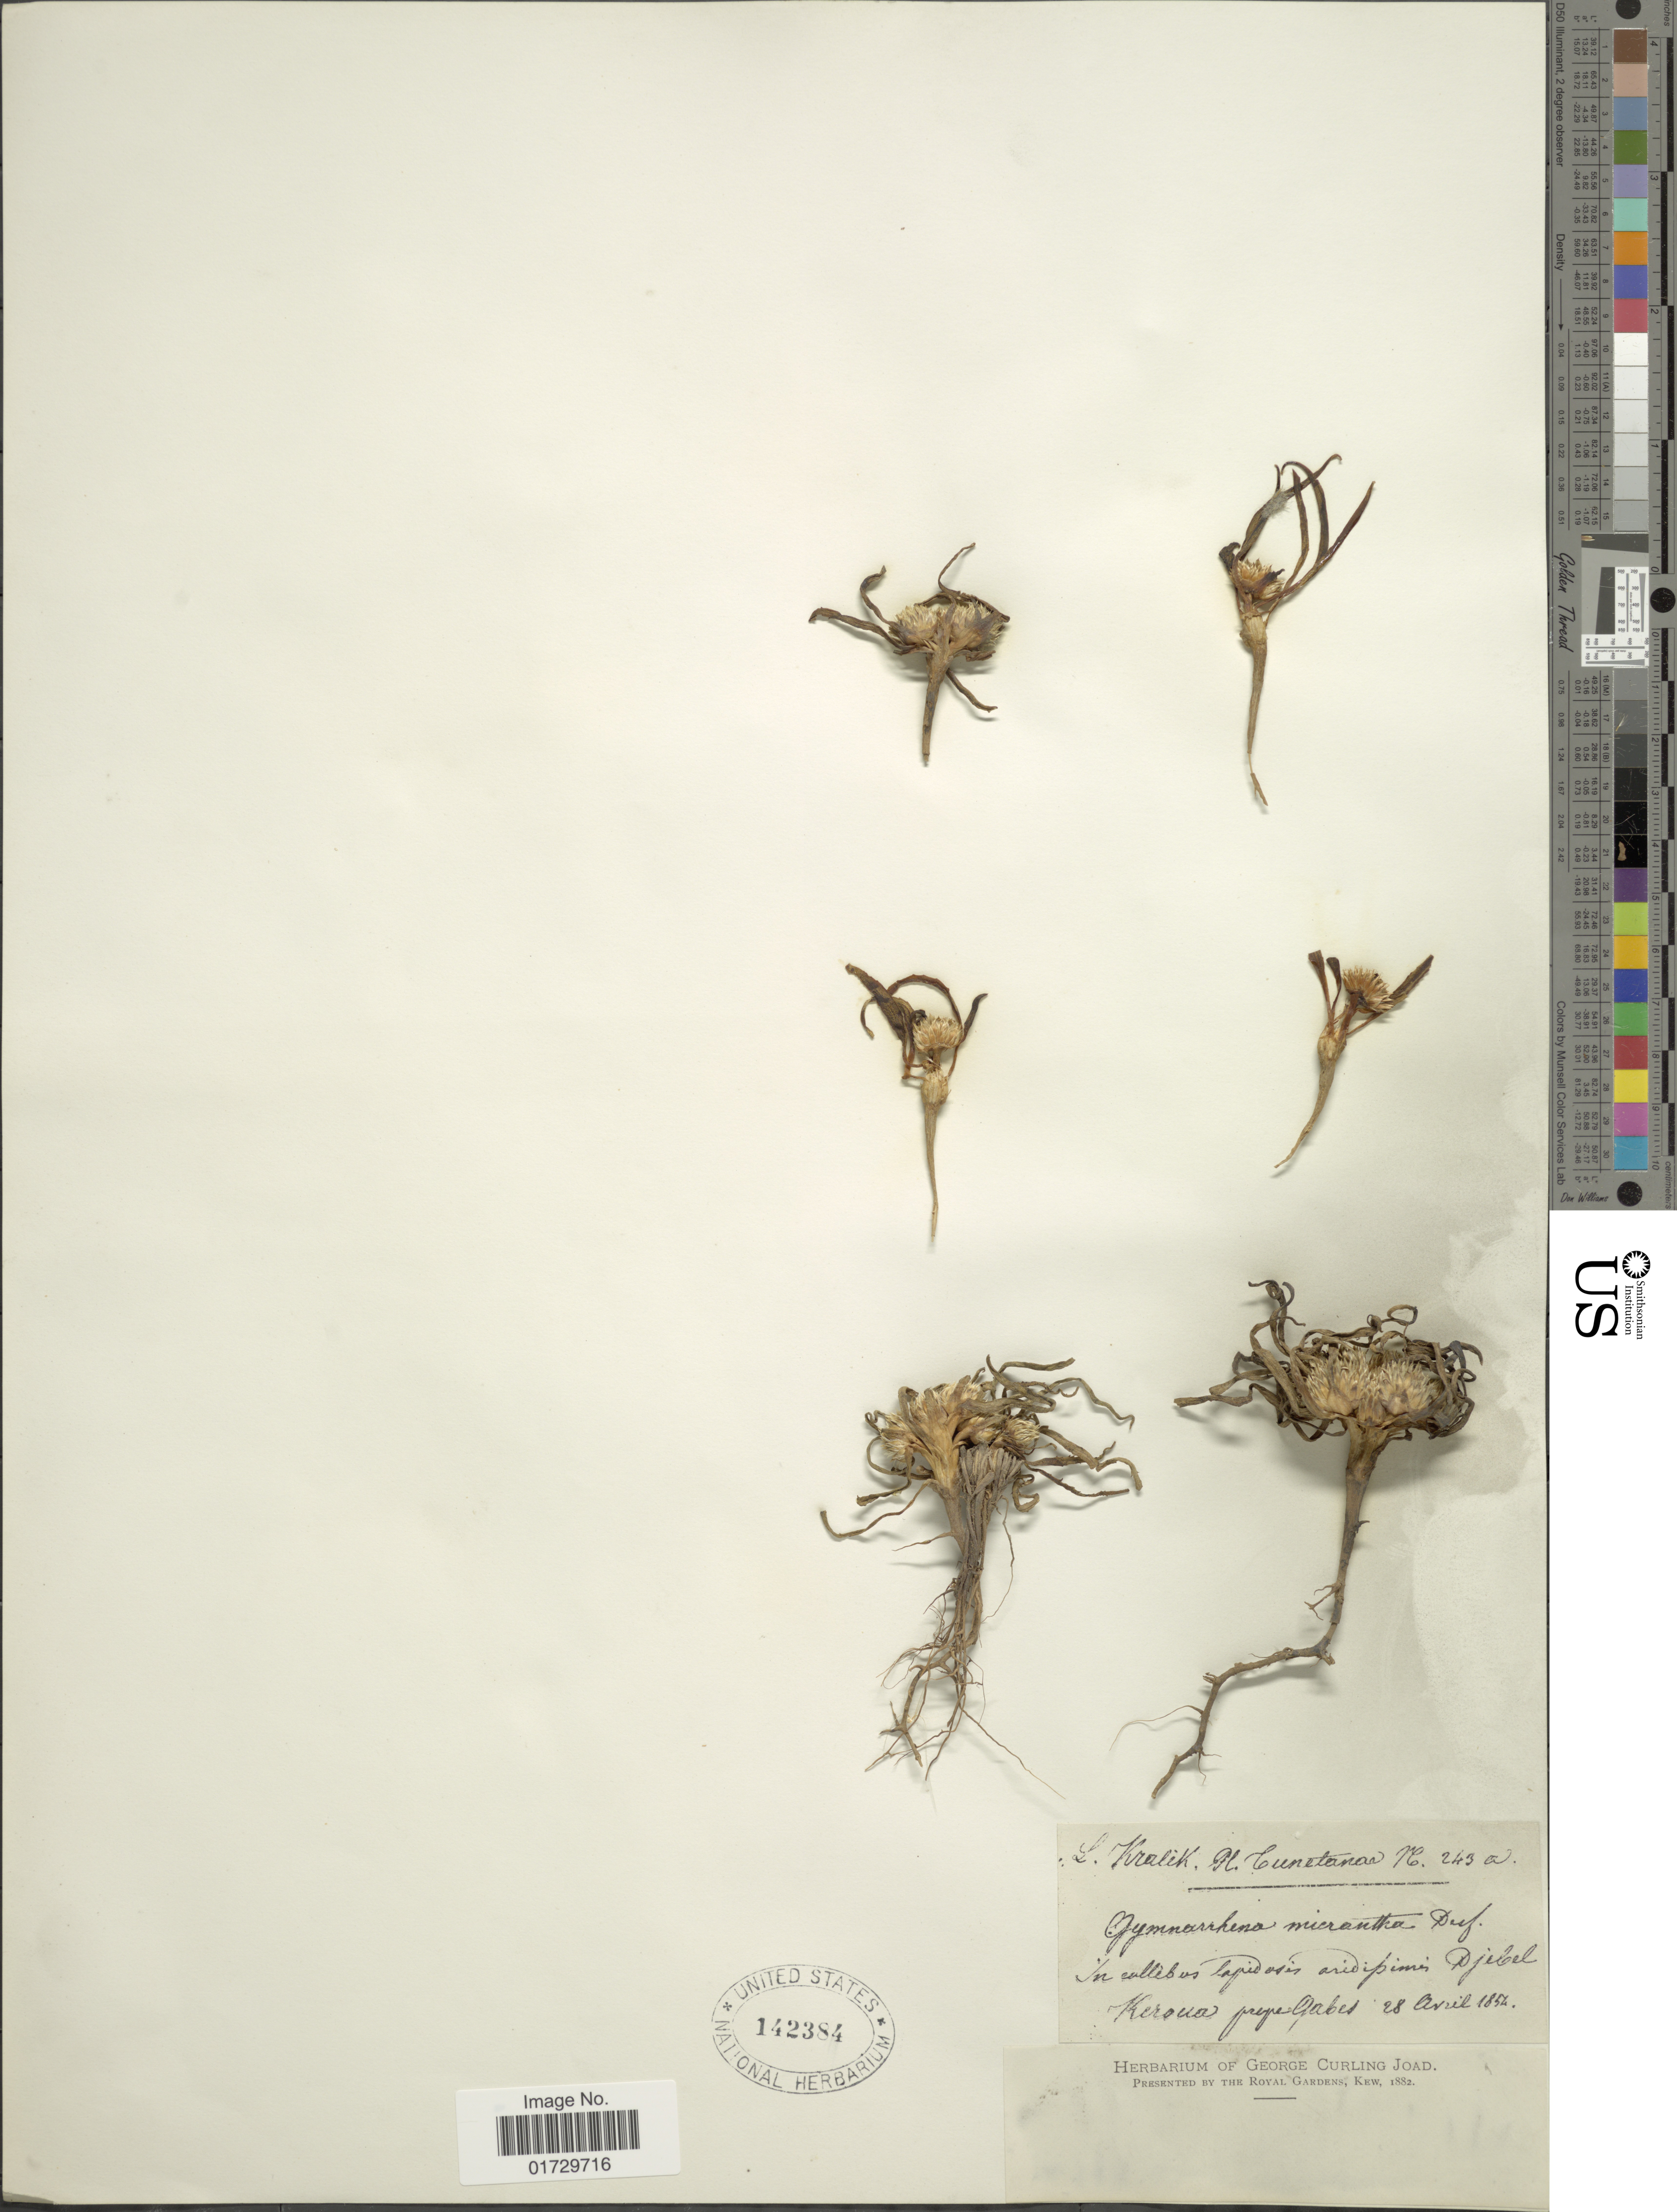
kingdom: Plantae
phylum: Tracheophyta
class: Magnoliopsida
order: Asterales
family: Asteraceae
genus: Gymnarrhena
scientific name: Gymnarrhena micrantha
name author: Desf.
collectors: L. Kralik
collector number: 243a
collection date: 1854-04-28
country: Tunisia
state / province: Gabès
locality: Cunetanan, [illegible text]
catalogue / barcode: US 142384